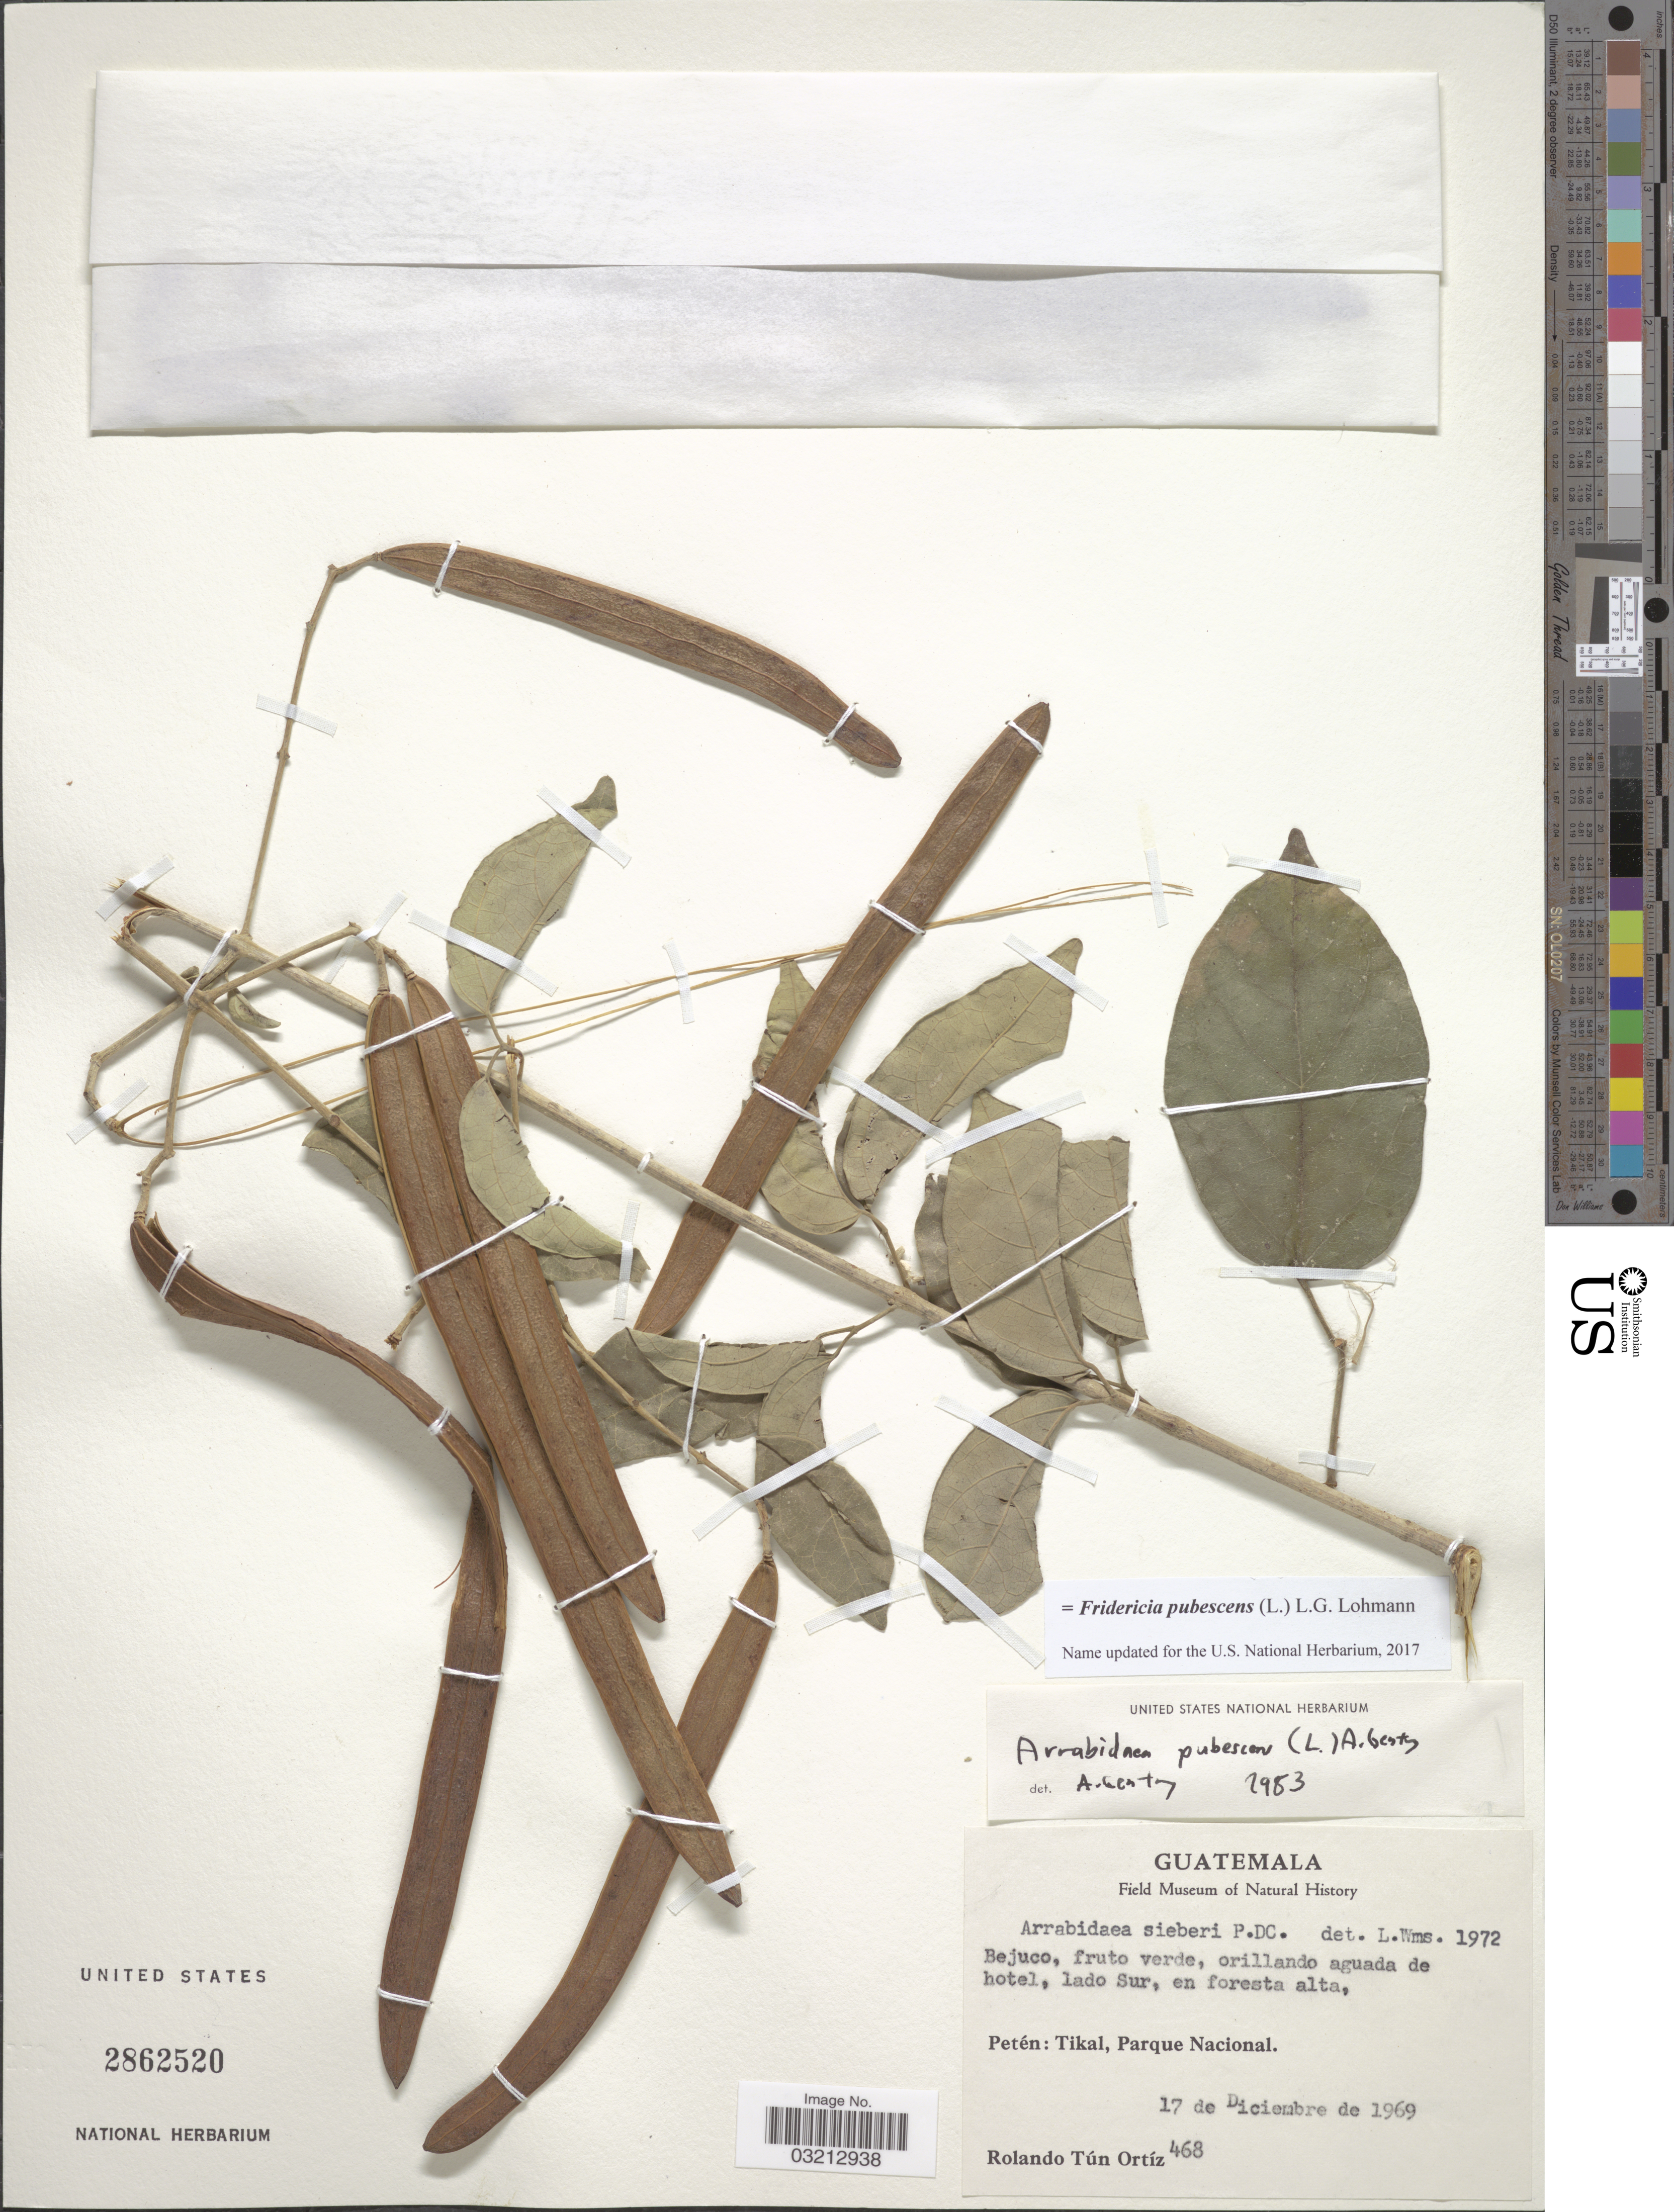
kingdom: Plantae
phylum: Tracheophyta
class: Magnoliopsida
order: Lamiales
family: Bignoniaceae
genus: Fridericia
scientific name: Fridericia pubescens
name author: (L.) L.G. Lohmann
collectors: R. Ortiz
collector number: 468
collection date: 1969-12-17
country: Guatemala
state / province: El Petén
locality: Petén: Tikal, Parque Nacional.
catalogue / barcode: US 2862520